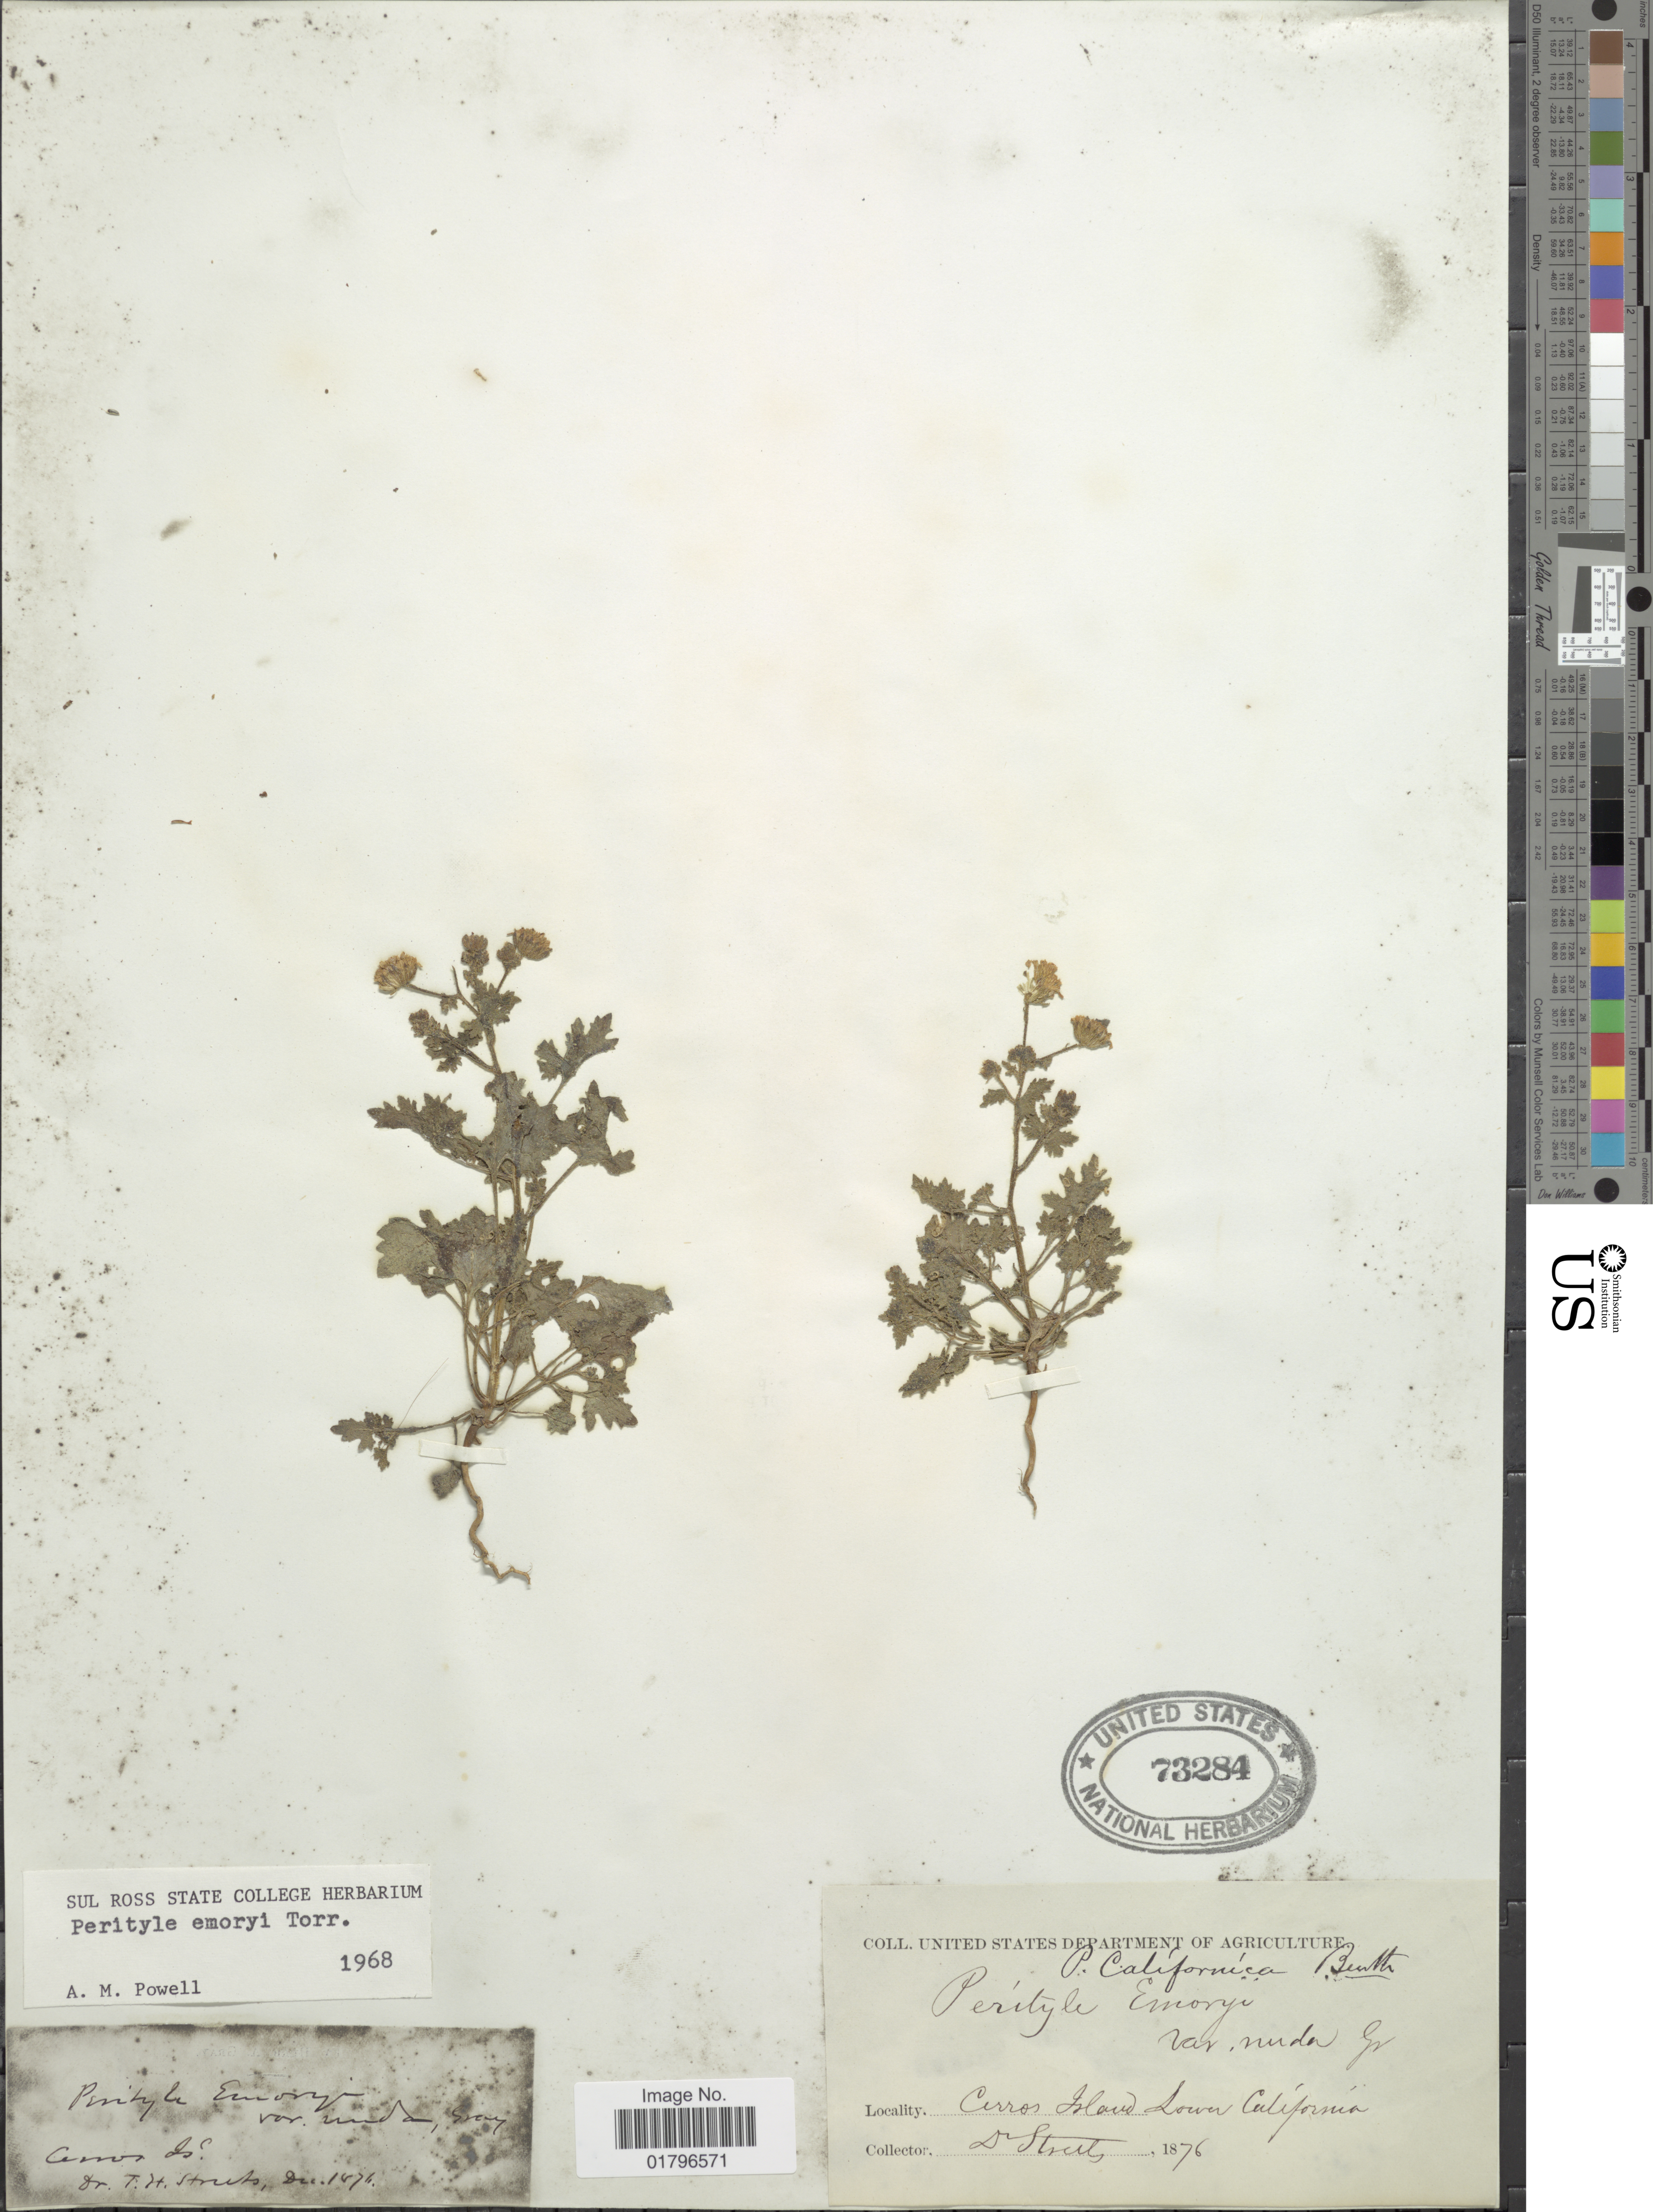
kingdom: Plantae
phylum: Tracheophyta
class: Magnoliopsida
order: Asterales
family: Asteraceae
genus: Perityle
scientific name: Perityle emoryi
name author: Torr.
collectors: -. Streets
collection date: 1876-12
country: Mexico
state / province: Baja California Sur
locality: Cerros Isladn, Lower California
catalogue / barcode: US 73284